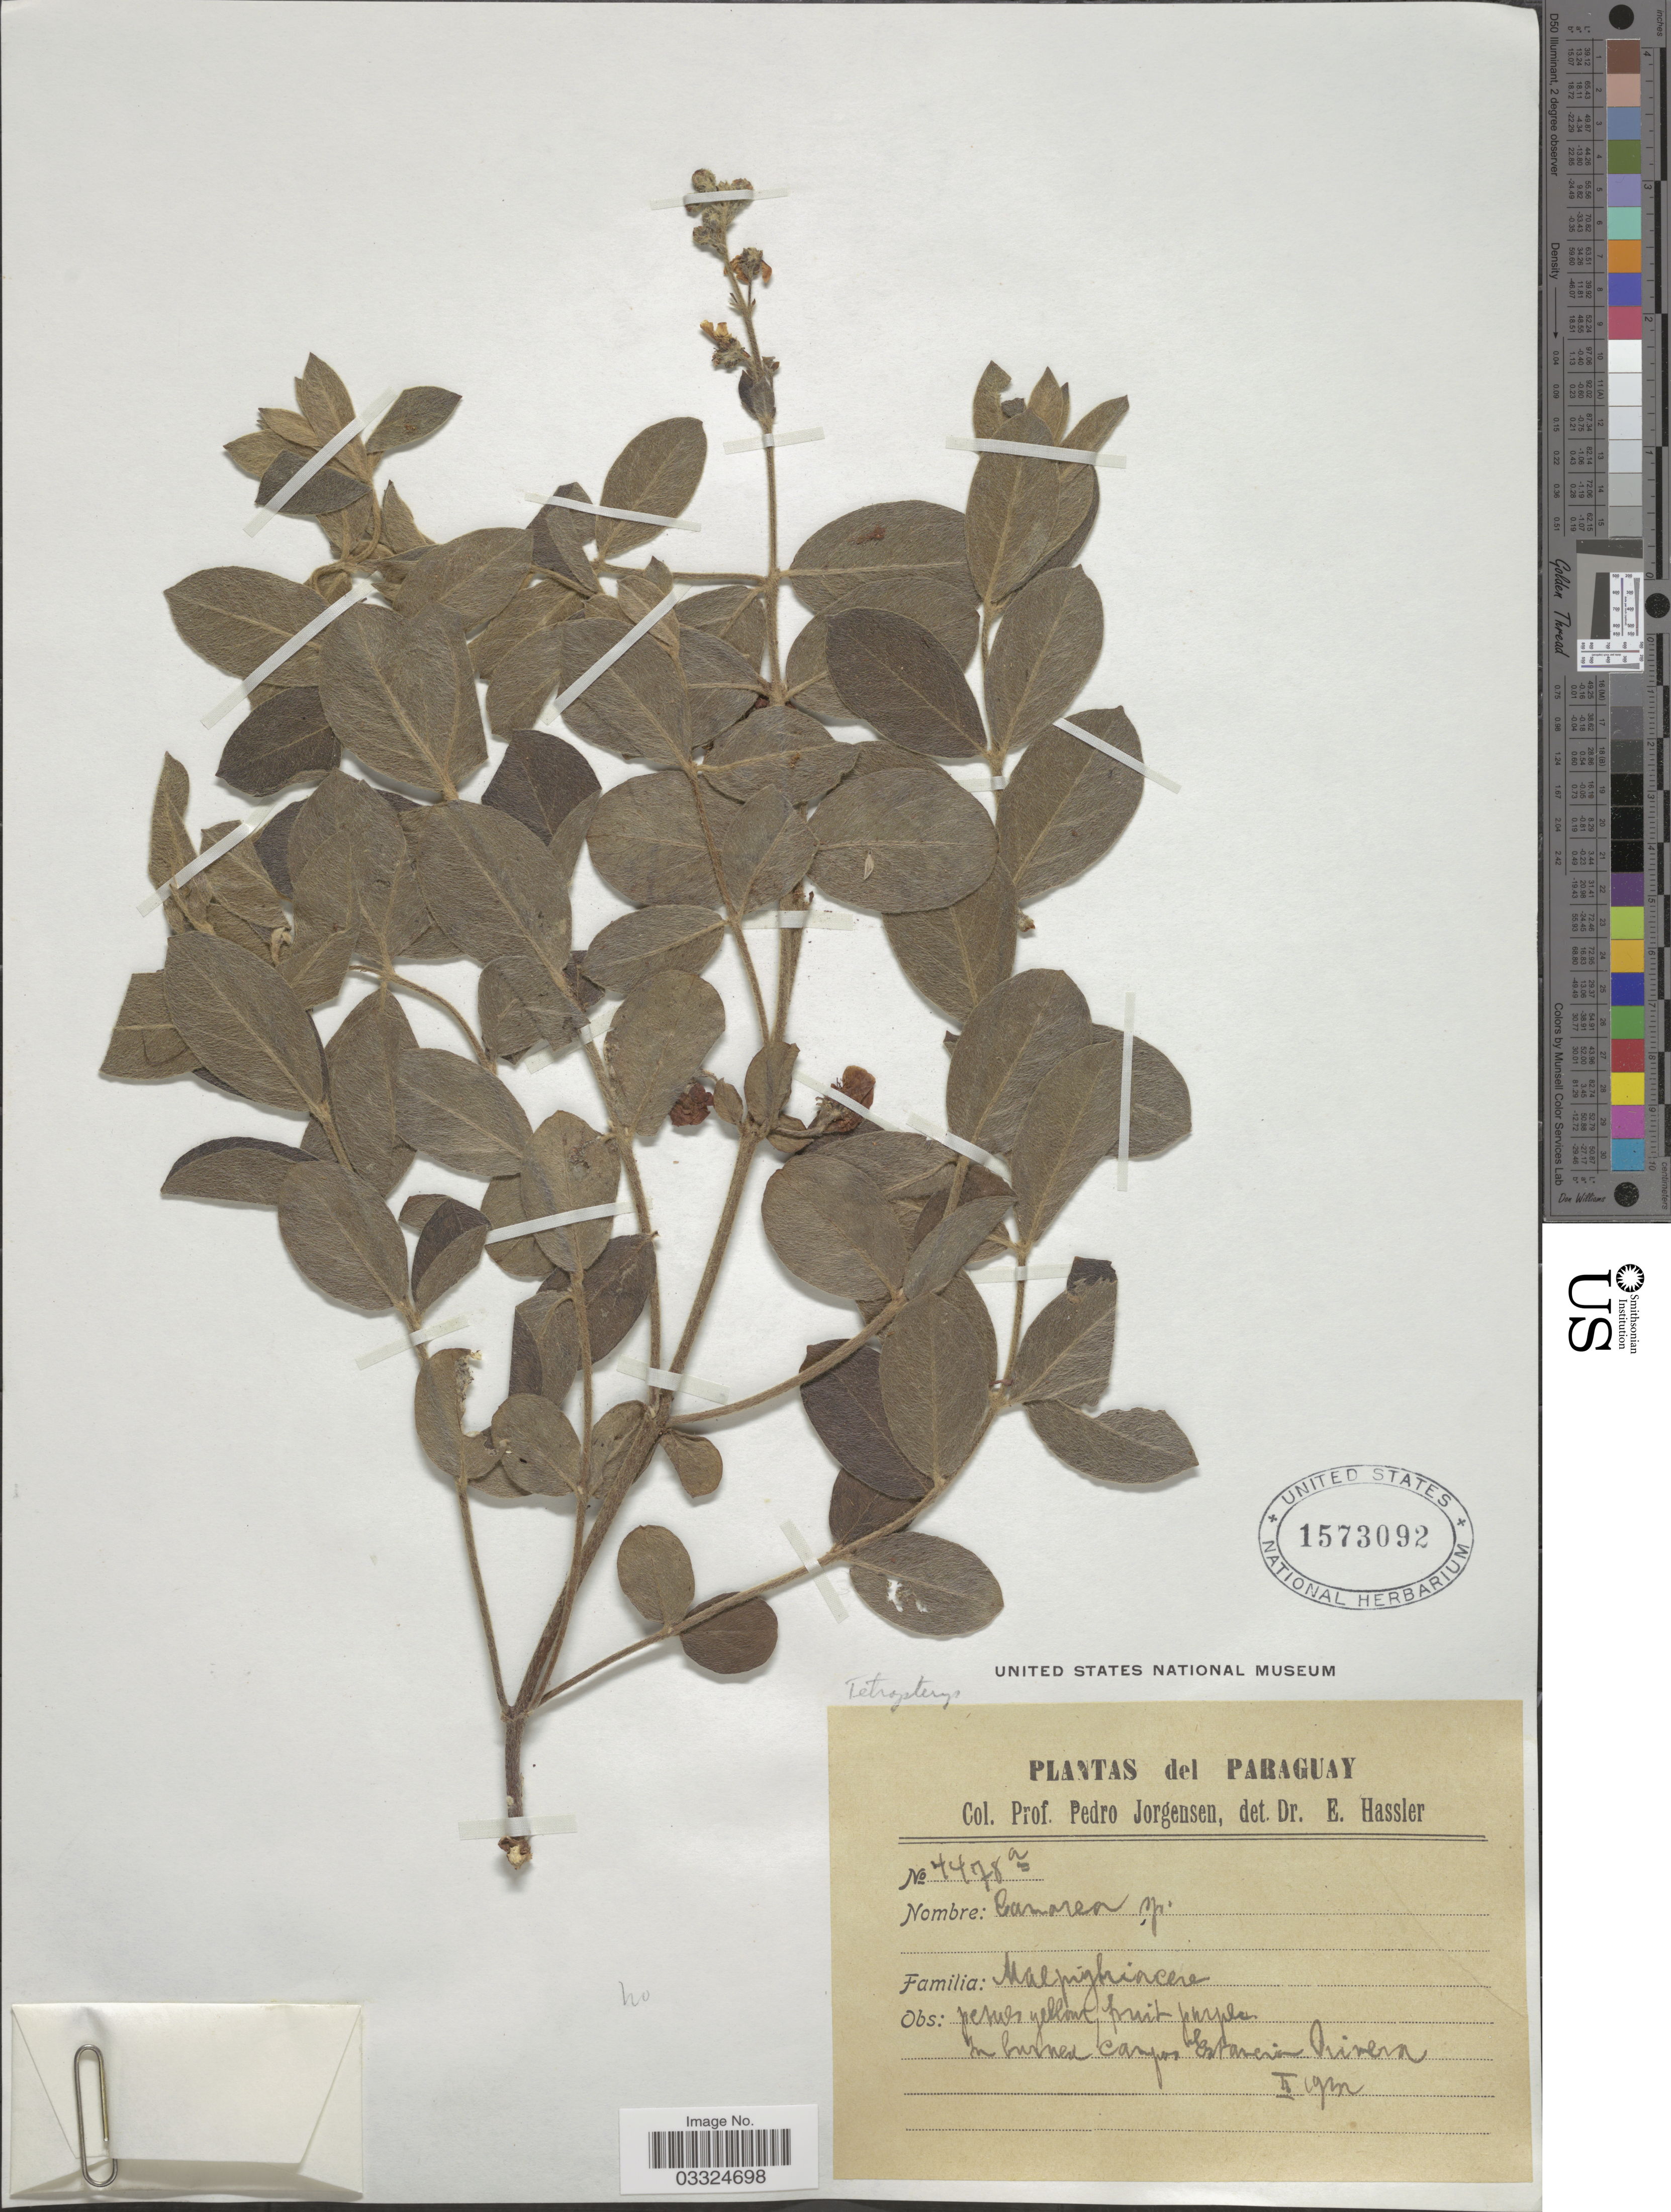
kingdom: Plantae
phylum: Tracheophyta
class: Magnoliopsida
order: Malpighiales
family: Malpighiaceae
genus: Tetrapterys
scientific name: Tetrapterys sp.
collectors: P. Jörgensen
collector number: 4478a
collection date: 1922-02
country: Paraguay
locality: In burned canyon Estancia Orinera. [interpreted]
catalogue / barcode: US 1573092